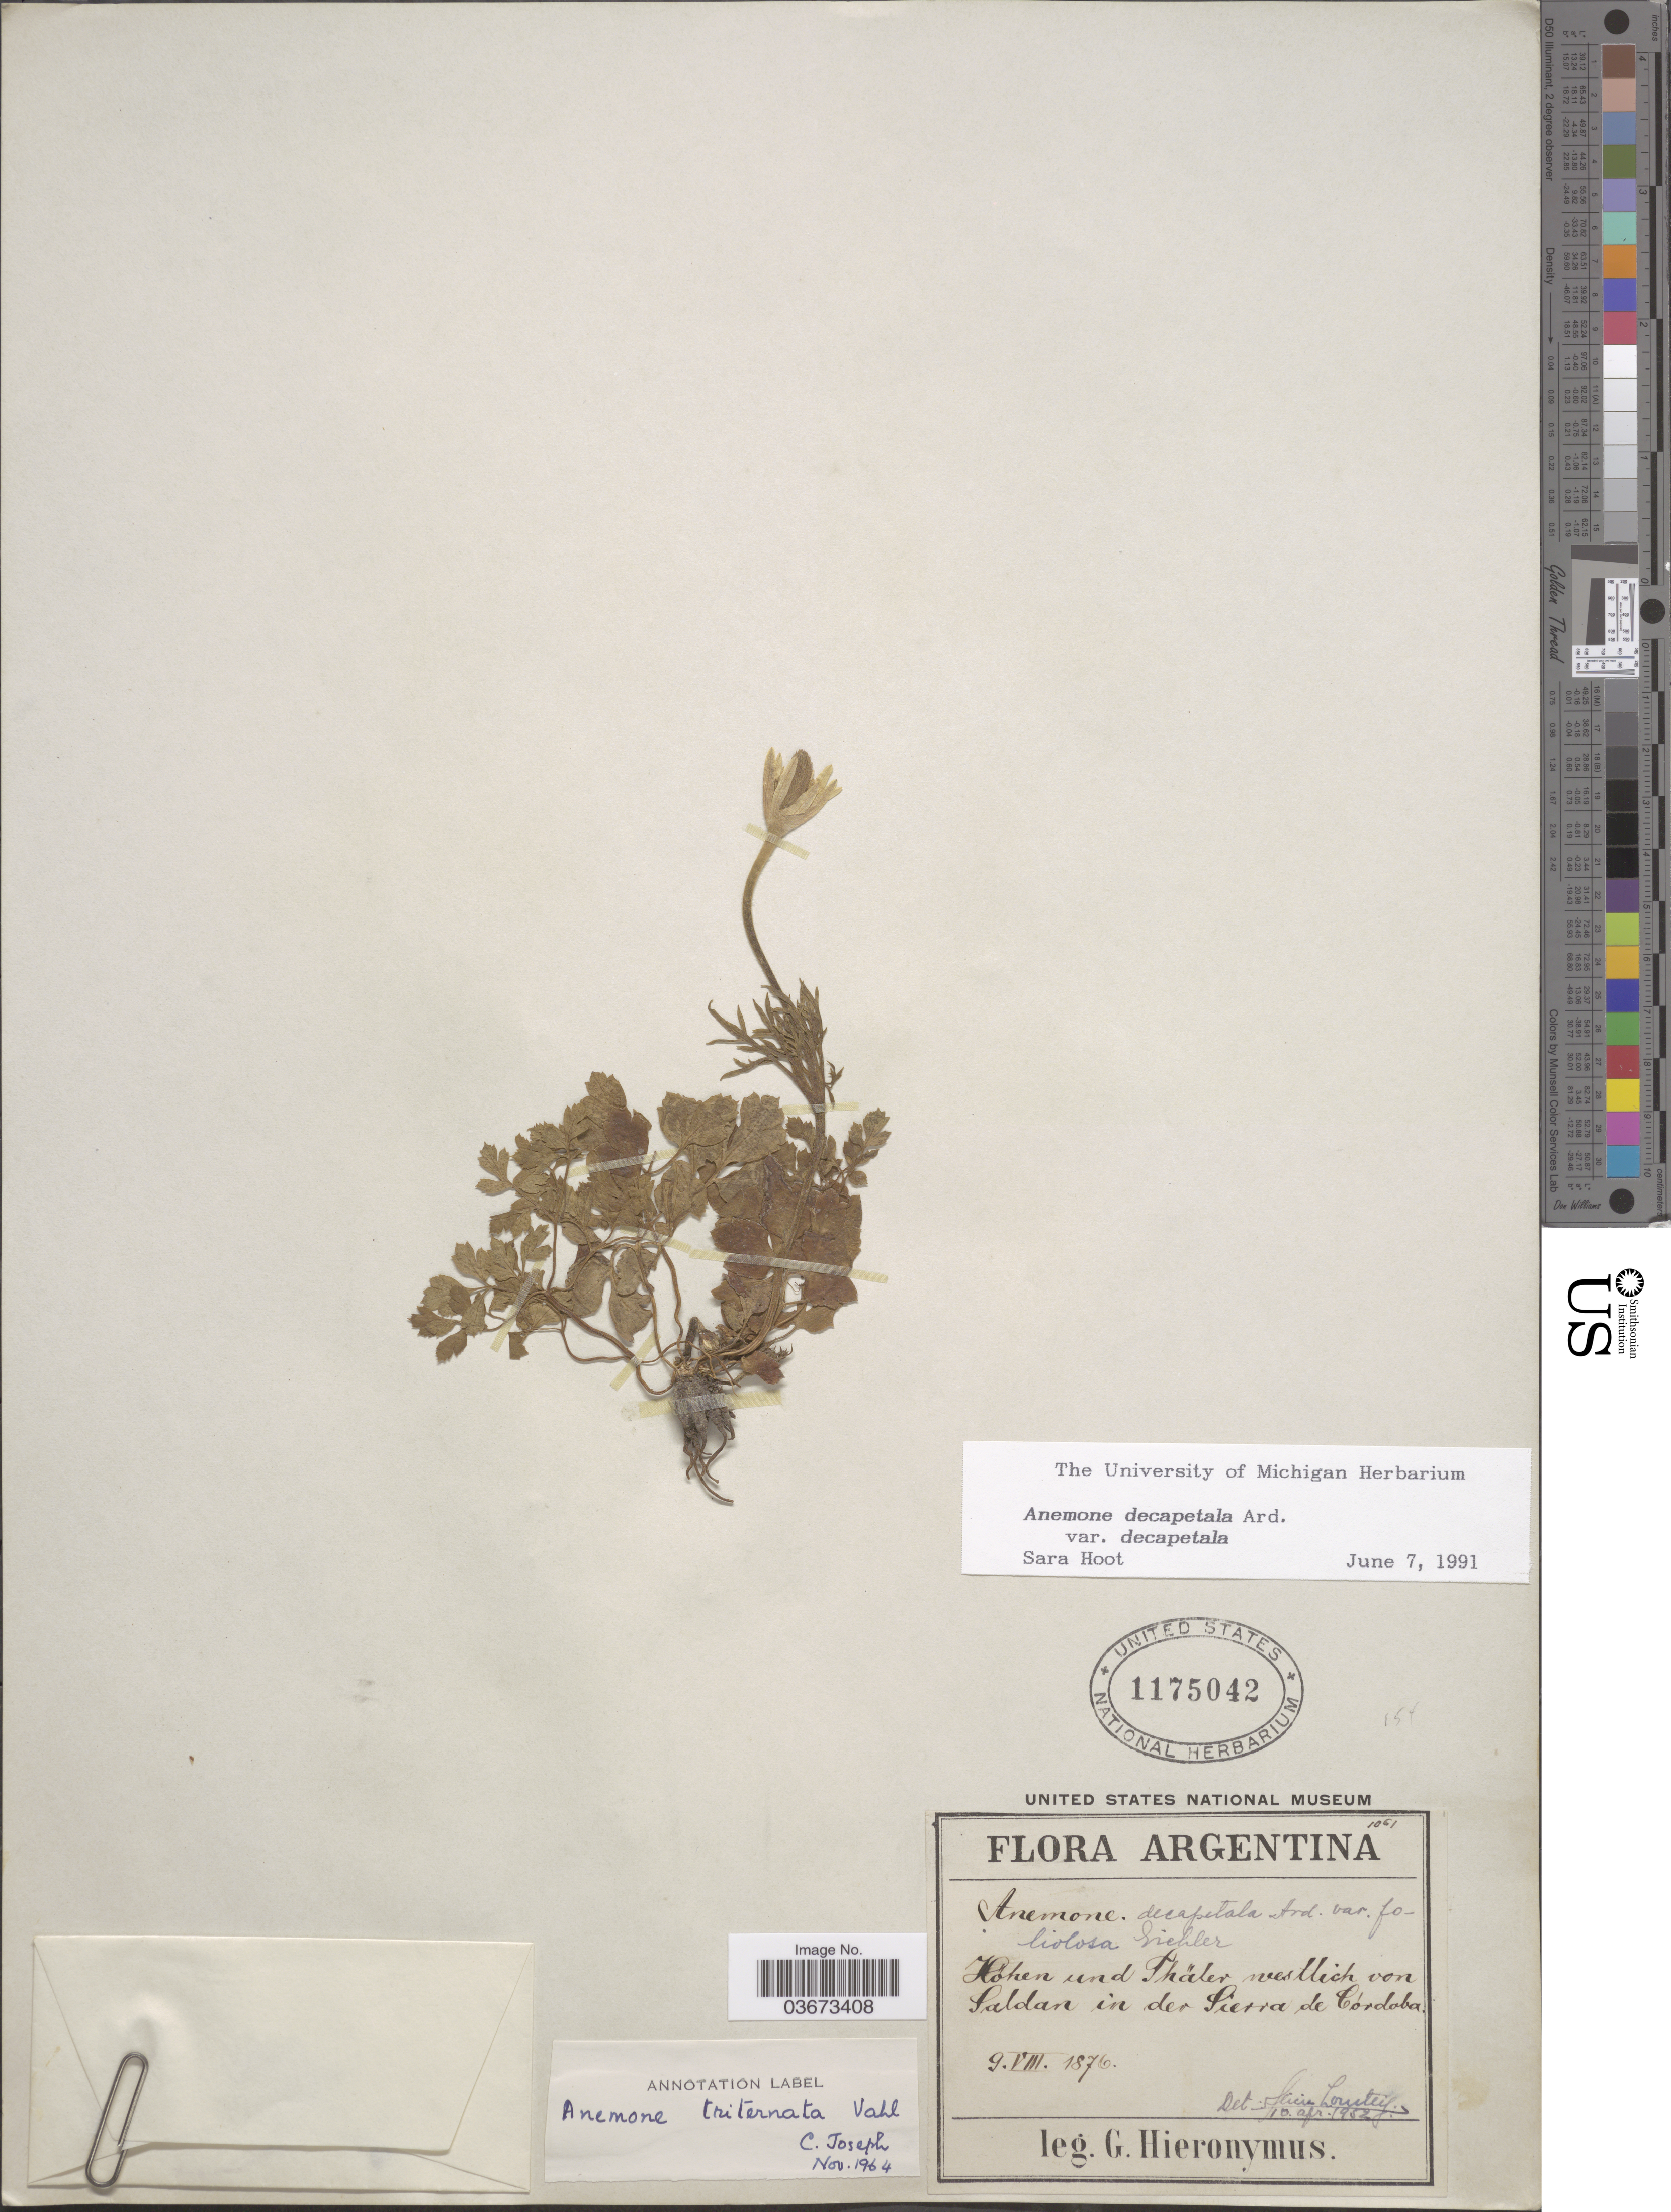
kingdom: Plantae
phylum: Tracheophyta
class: Magnoliopsida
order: Ranunculales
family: Ranunculaceae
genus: Anemone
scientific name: Anemone decapetala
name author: (Kuhlm.) Ard.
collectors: G. H. Hieronymus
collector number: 1061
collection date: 1876-08-09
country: Argentina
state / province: Cordoba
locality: Höhen und Thäler westlich von Saldan in der Sierra de Córdoba.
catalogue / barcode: US 1175042